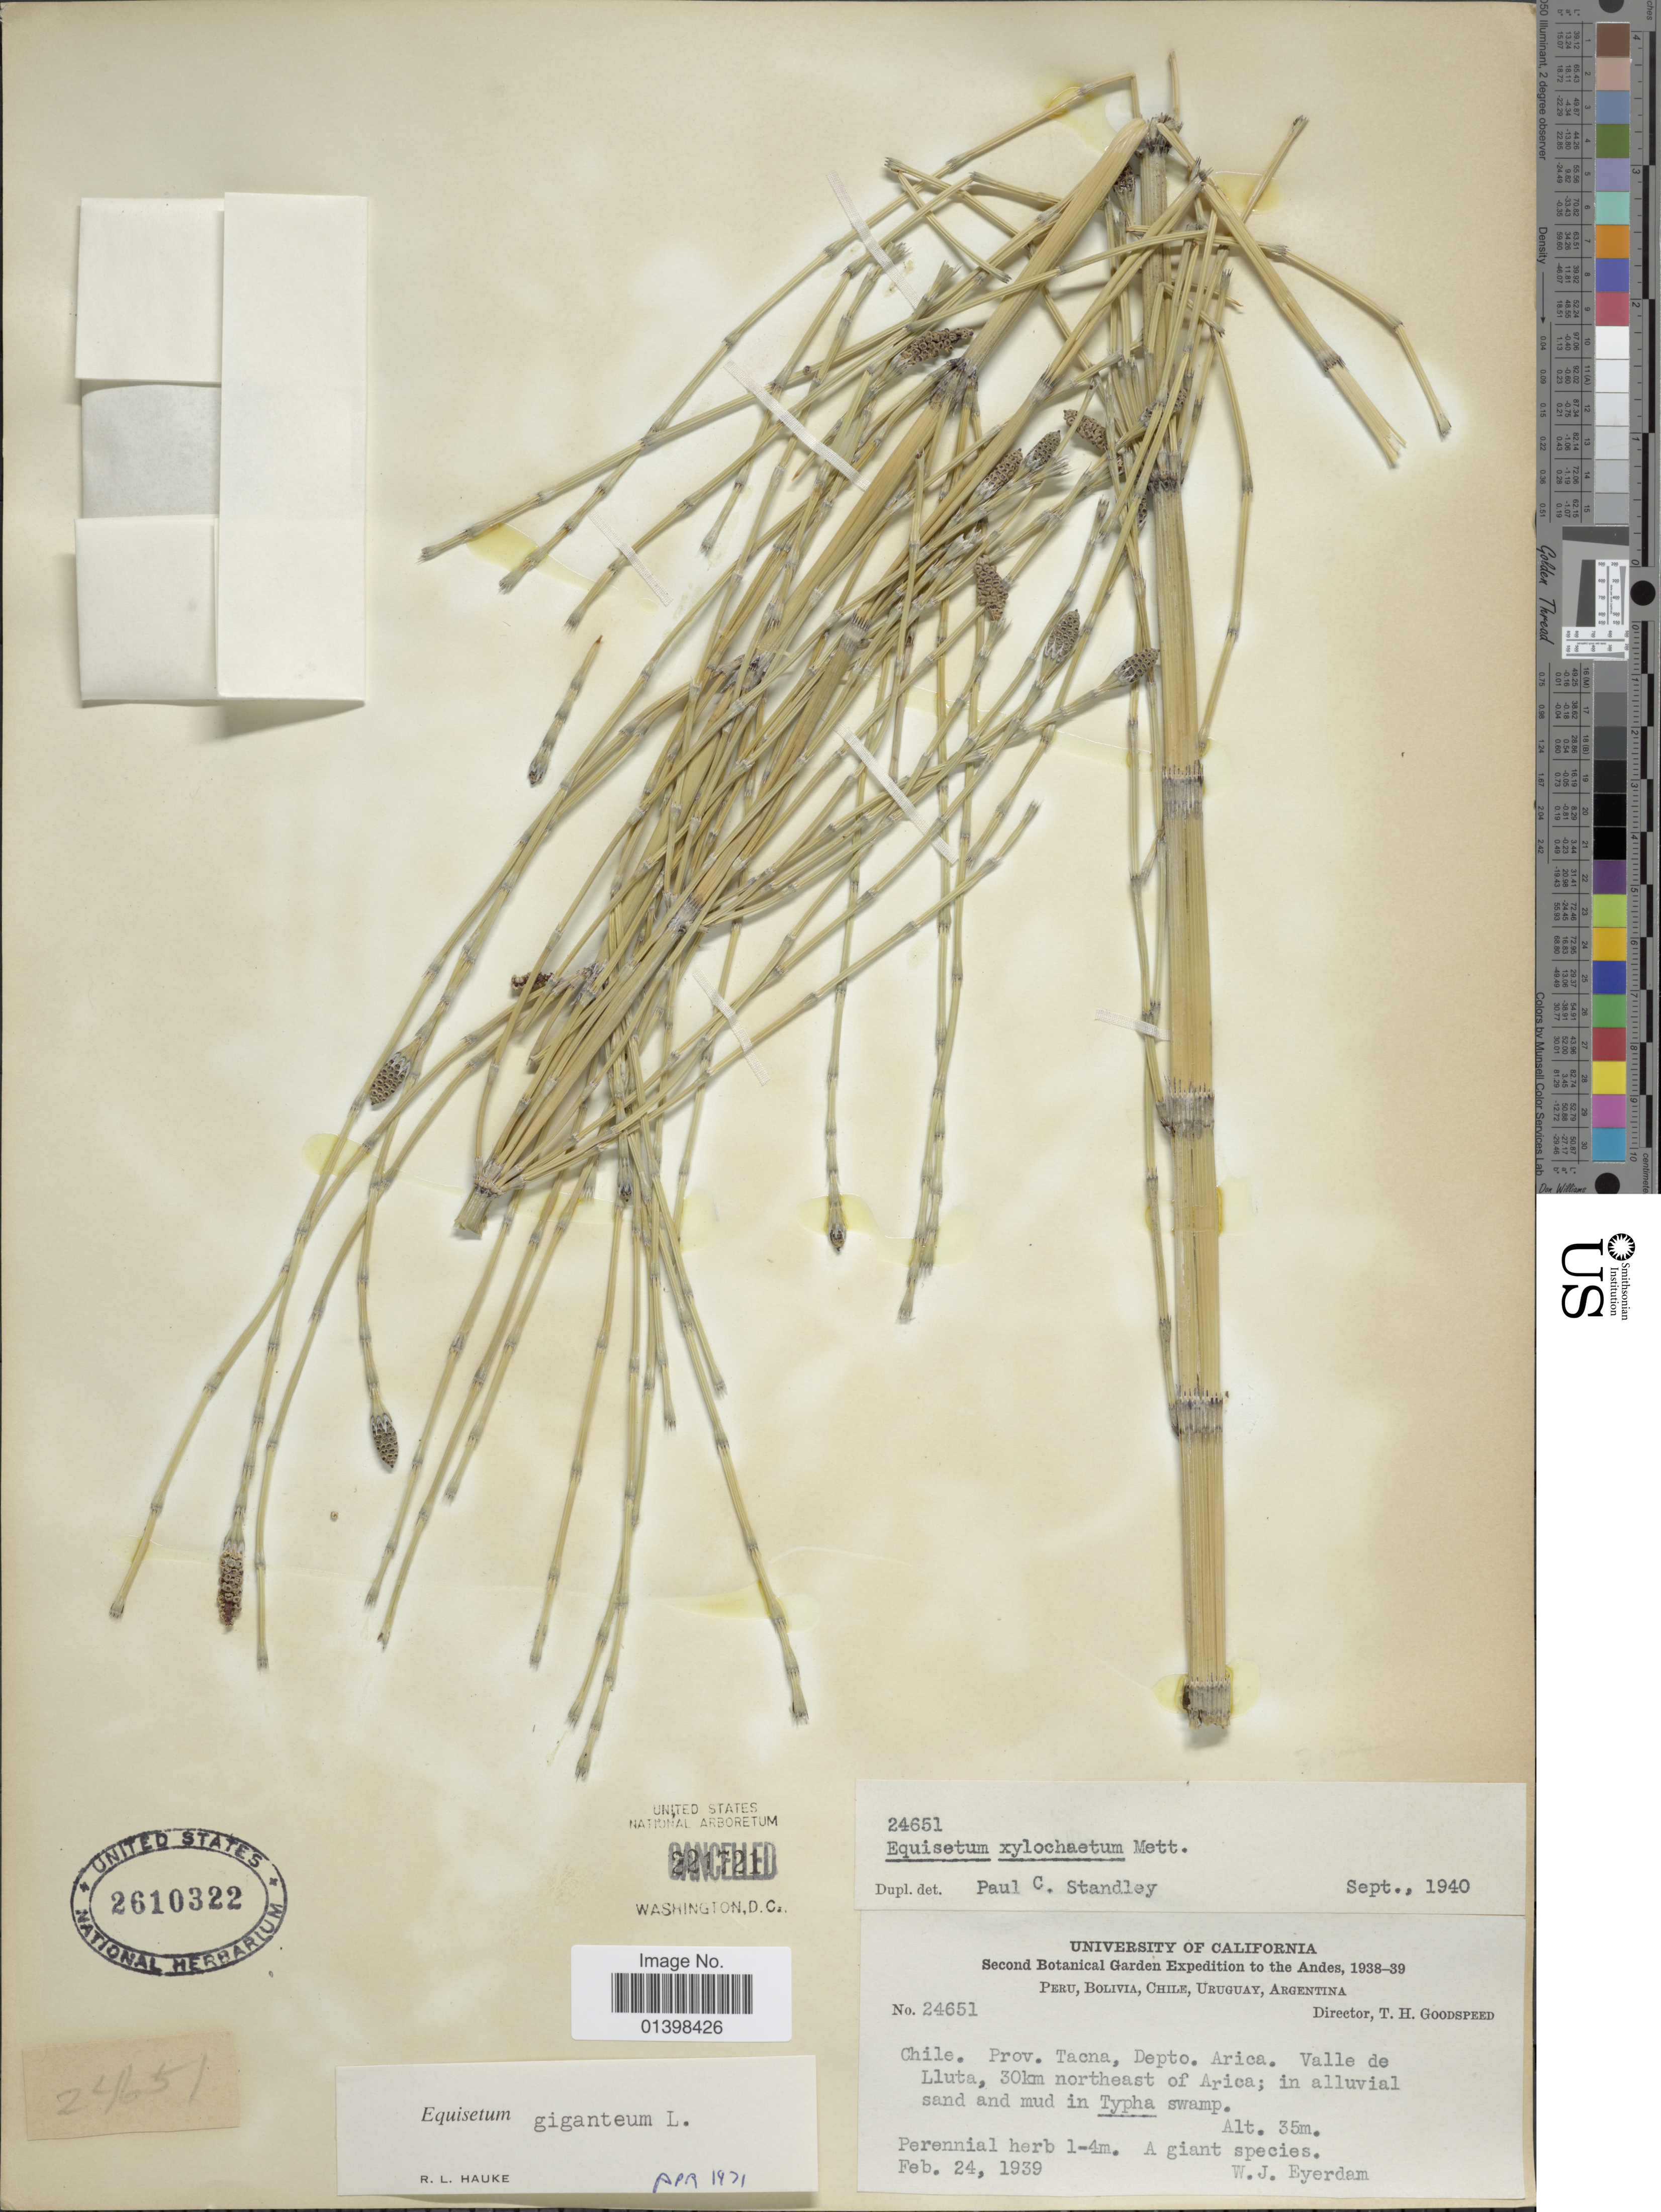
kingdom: Plantae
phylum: Tracheophyta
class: Polypodiopsida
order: Equisetales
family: Equisetaceae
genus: Equisetum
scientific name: Equisetum giganteum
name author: L.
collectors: W. J. Eyerdam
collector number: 24651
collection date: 1939-02-24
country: Peru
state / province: Tacna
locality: Depto Arica. valle de Lluta, 30km northeast of Arica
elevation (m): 35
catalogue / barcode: US 2610322